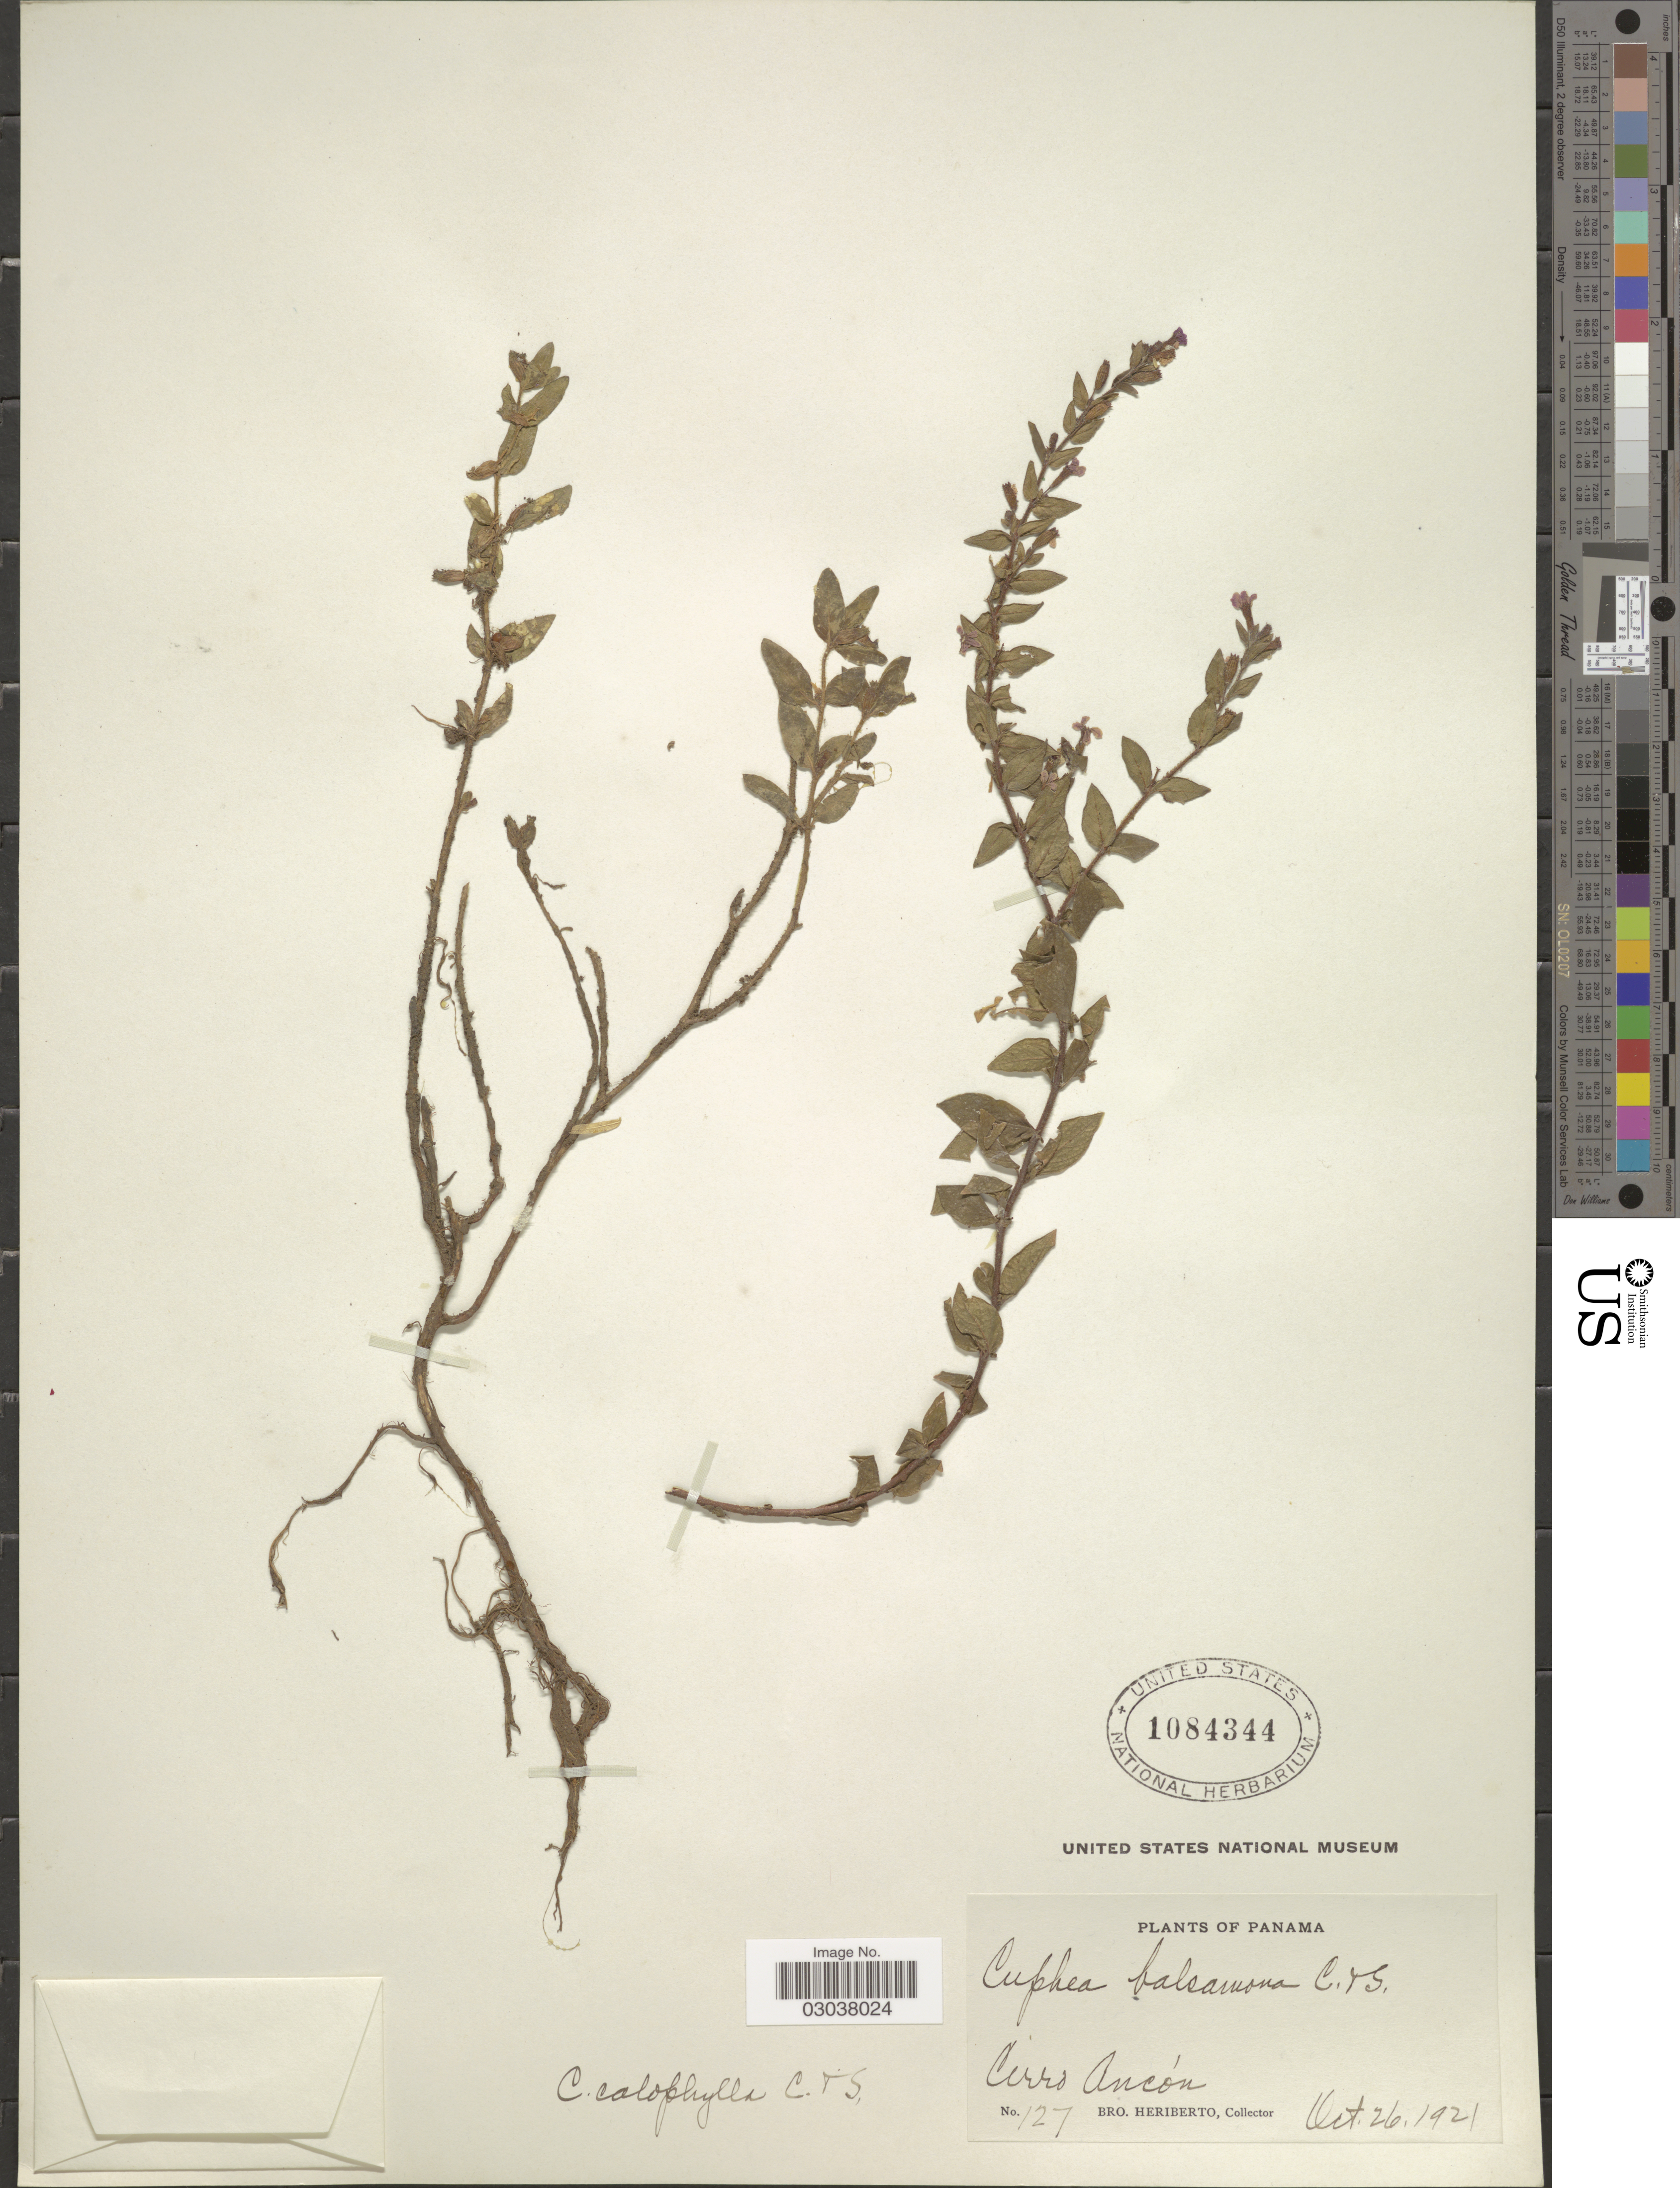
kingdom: Plantae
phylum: Tracheophyta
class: Magnoliopsida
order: Myrtales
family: Lythraceae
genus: Cuphea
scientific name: Cuphea calophylla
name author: Cham. & Schltdl.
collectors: B. Heriberto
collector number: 127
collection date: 1921-10-26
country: Panama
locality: Cerro Ancón.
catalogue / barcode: US 1084344